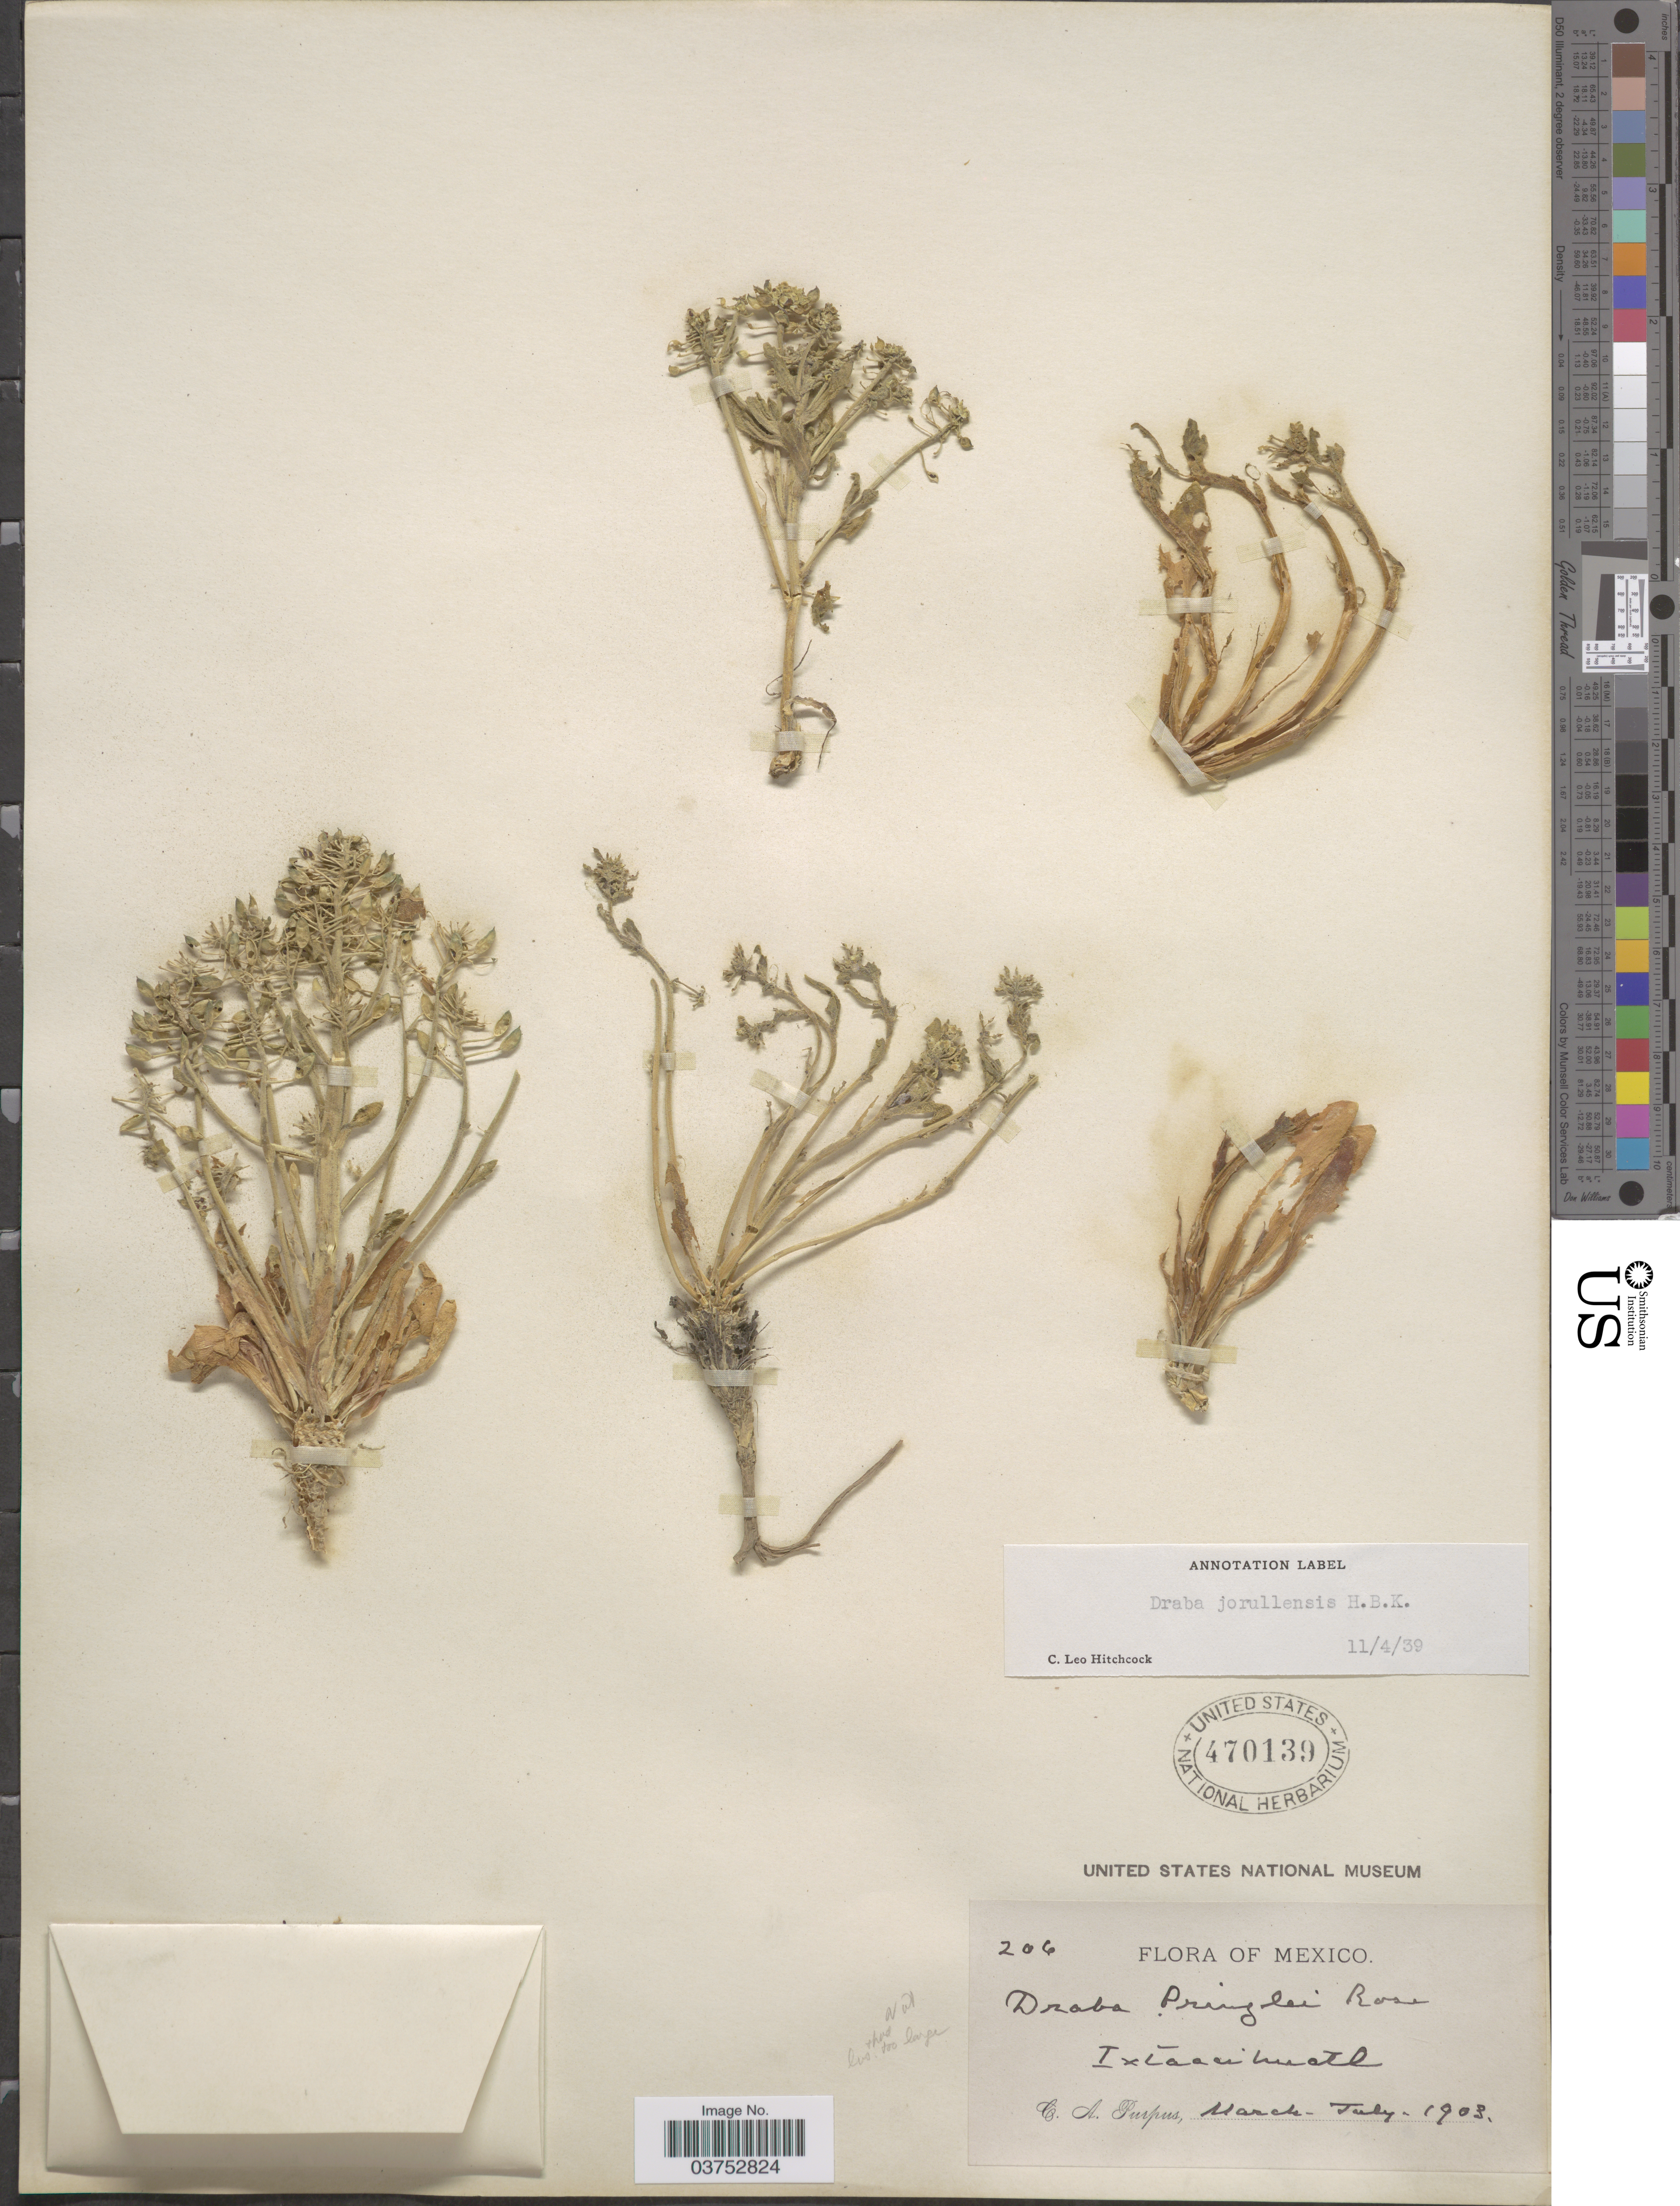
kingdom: Plantae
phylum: Tracheophyta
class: Magnoliopsida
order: Brassicales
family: Brassicaceae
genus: Draba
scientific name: Draba jorullensis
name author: Kunth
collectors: C. A. Purpus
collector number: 206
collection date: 1903-03/1903-07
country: Mexico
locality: Ixtaccihuatl.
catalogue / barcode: US 470139